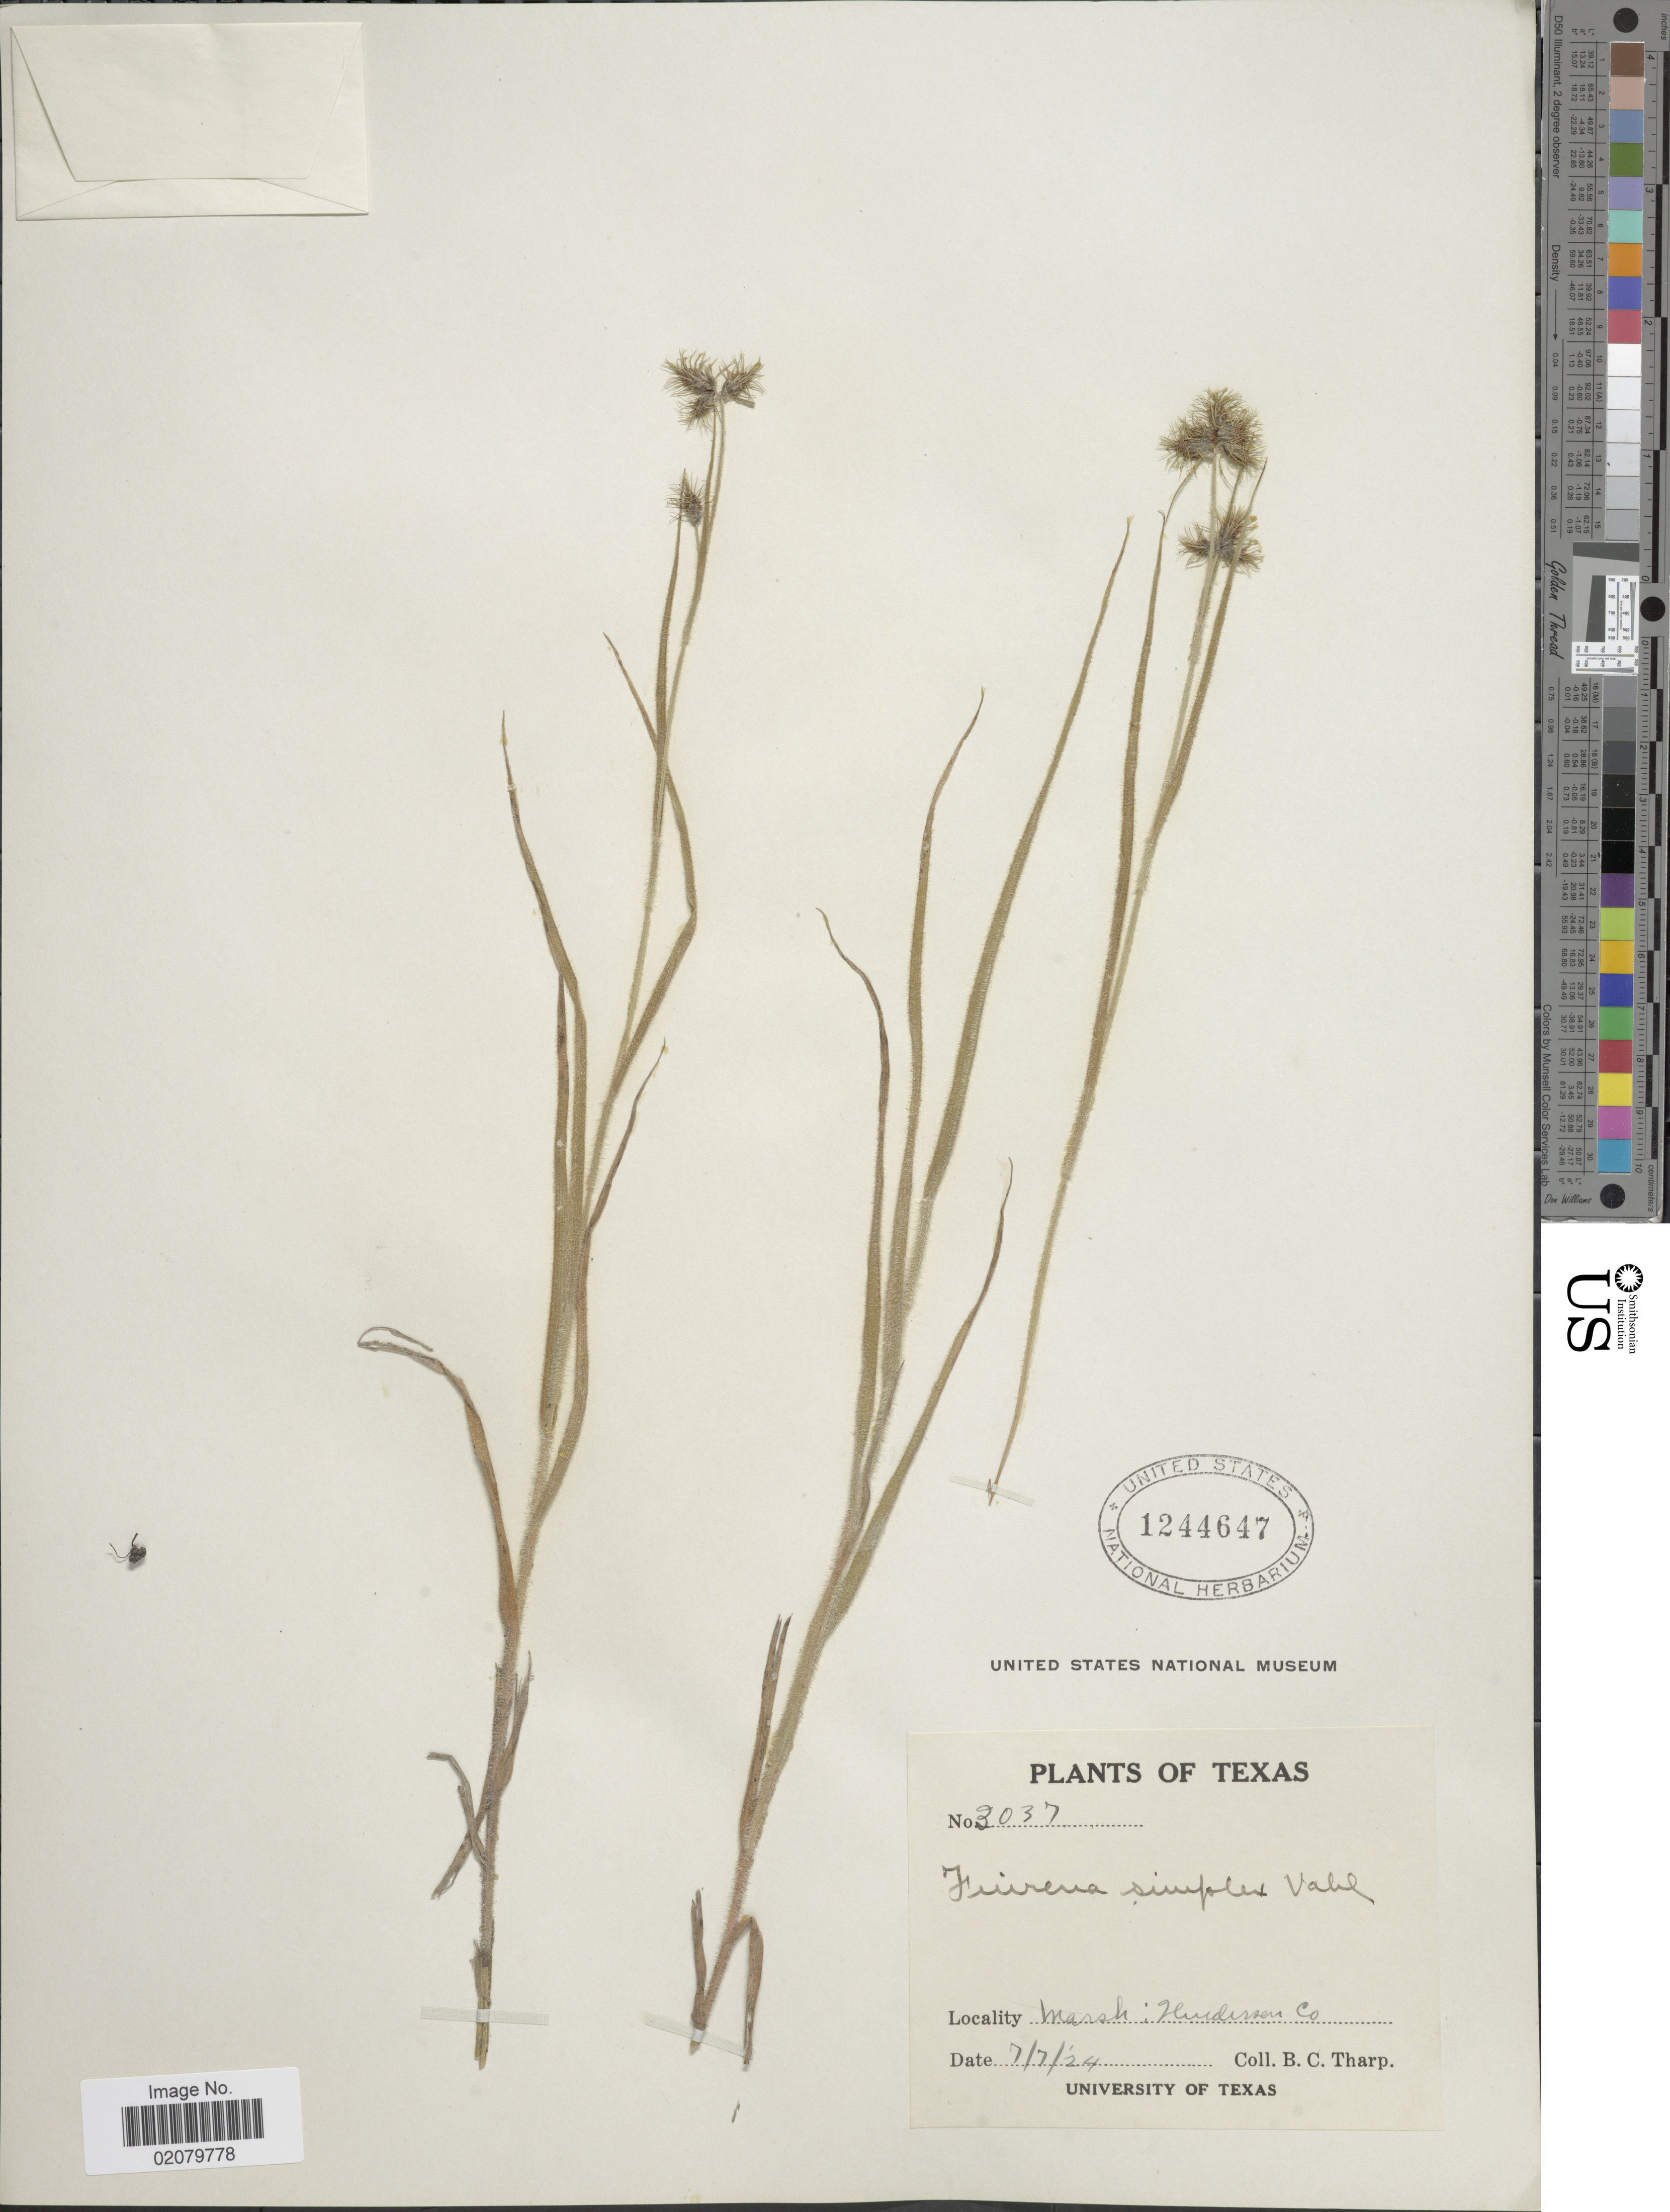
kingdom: Plantae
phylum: Tracheophyta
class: Liliopsida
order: Poales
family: Cyperaceae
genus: Fuirena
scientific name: Fuirena simplex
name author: Vahl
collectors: B. C. Tharp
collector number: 3037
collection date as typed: Transcribed d/m/y: 7/7/24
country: United States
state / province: Texas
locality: Marsh: Henderson Co.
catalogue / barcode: US 1244647